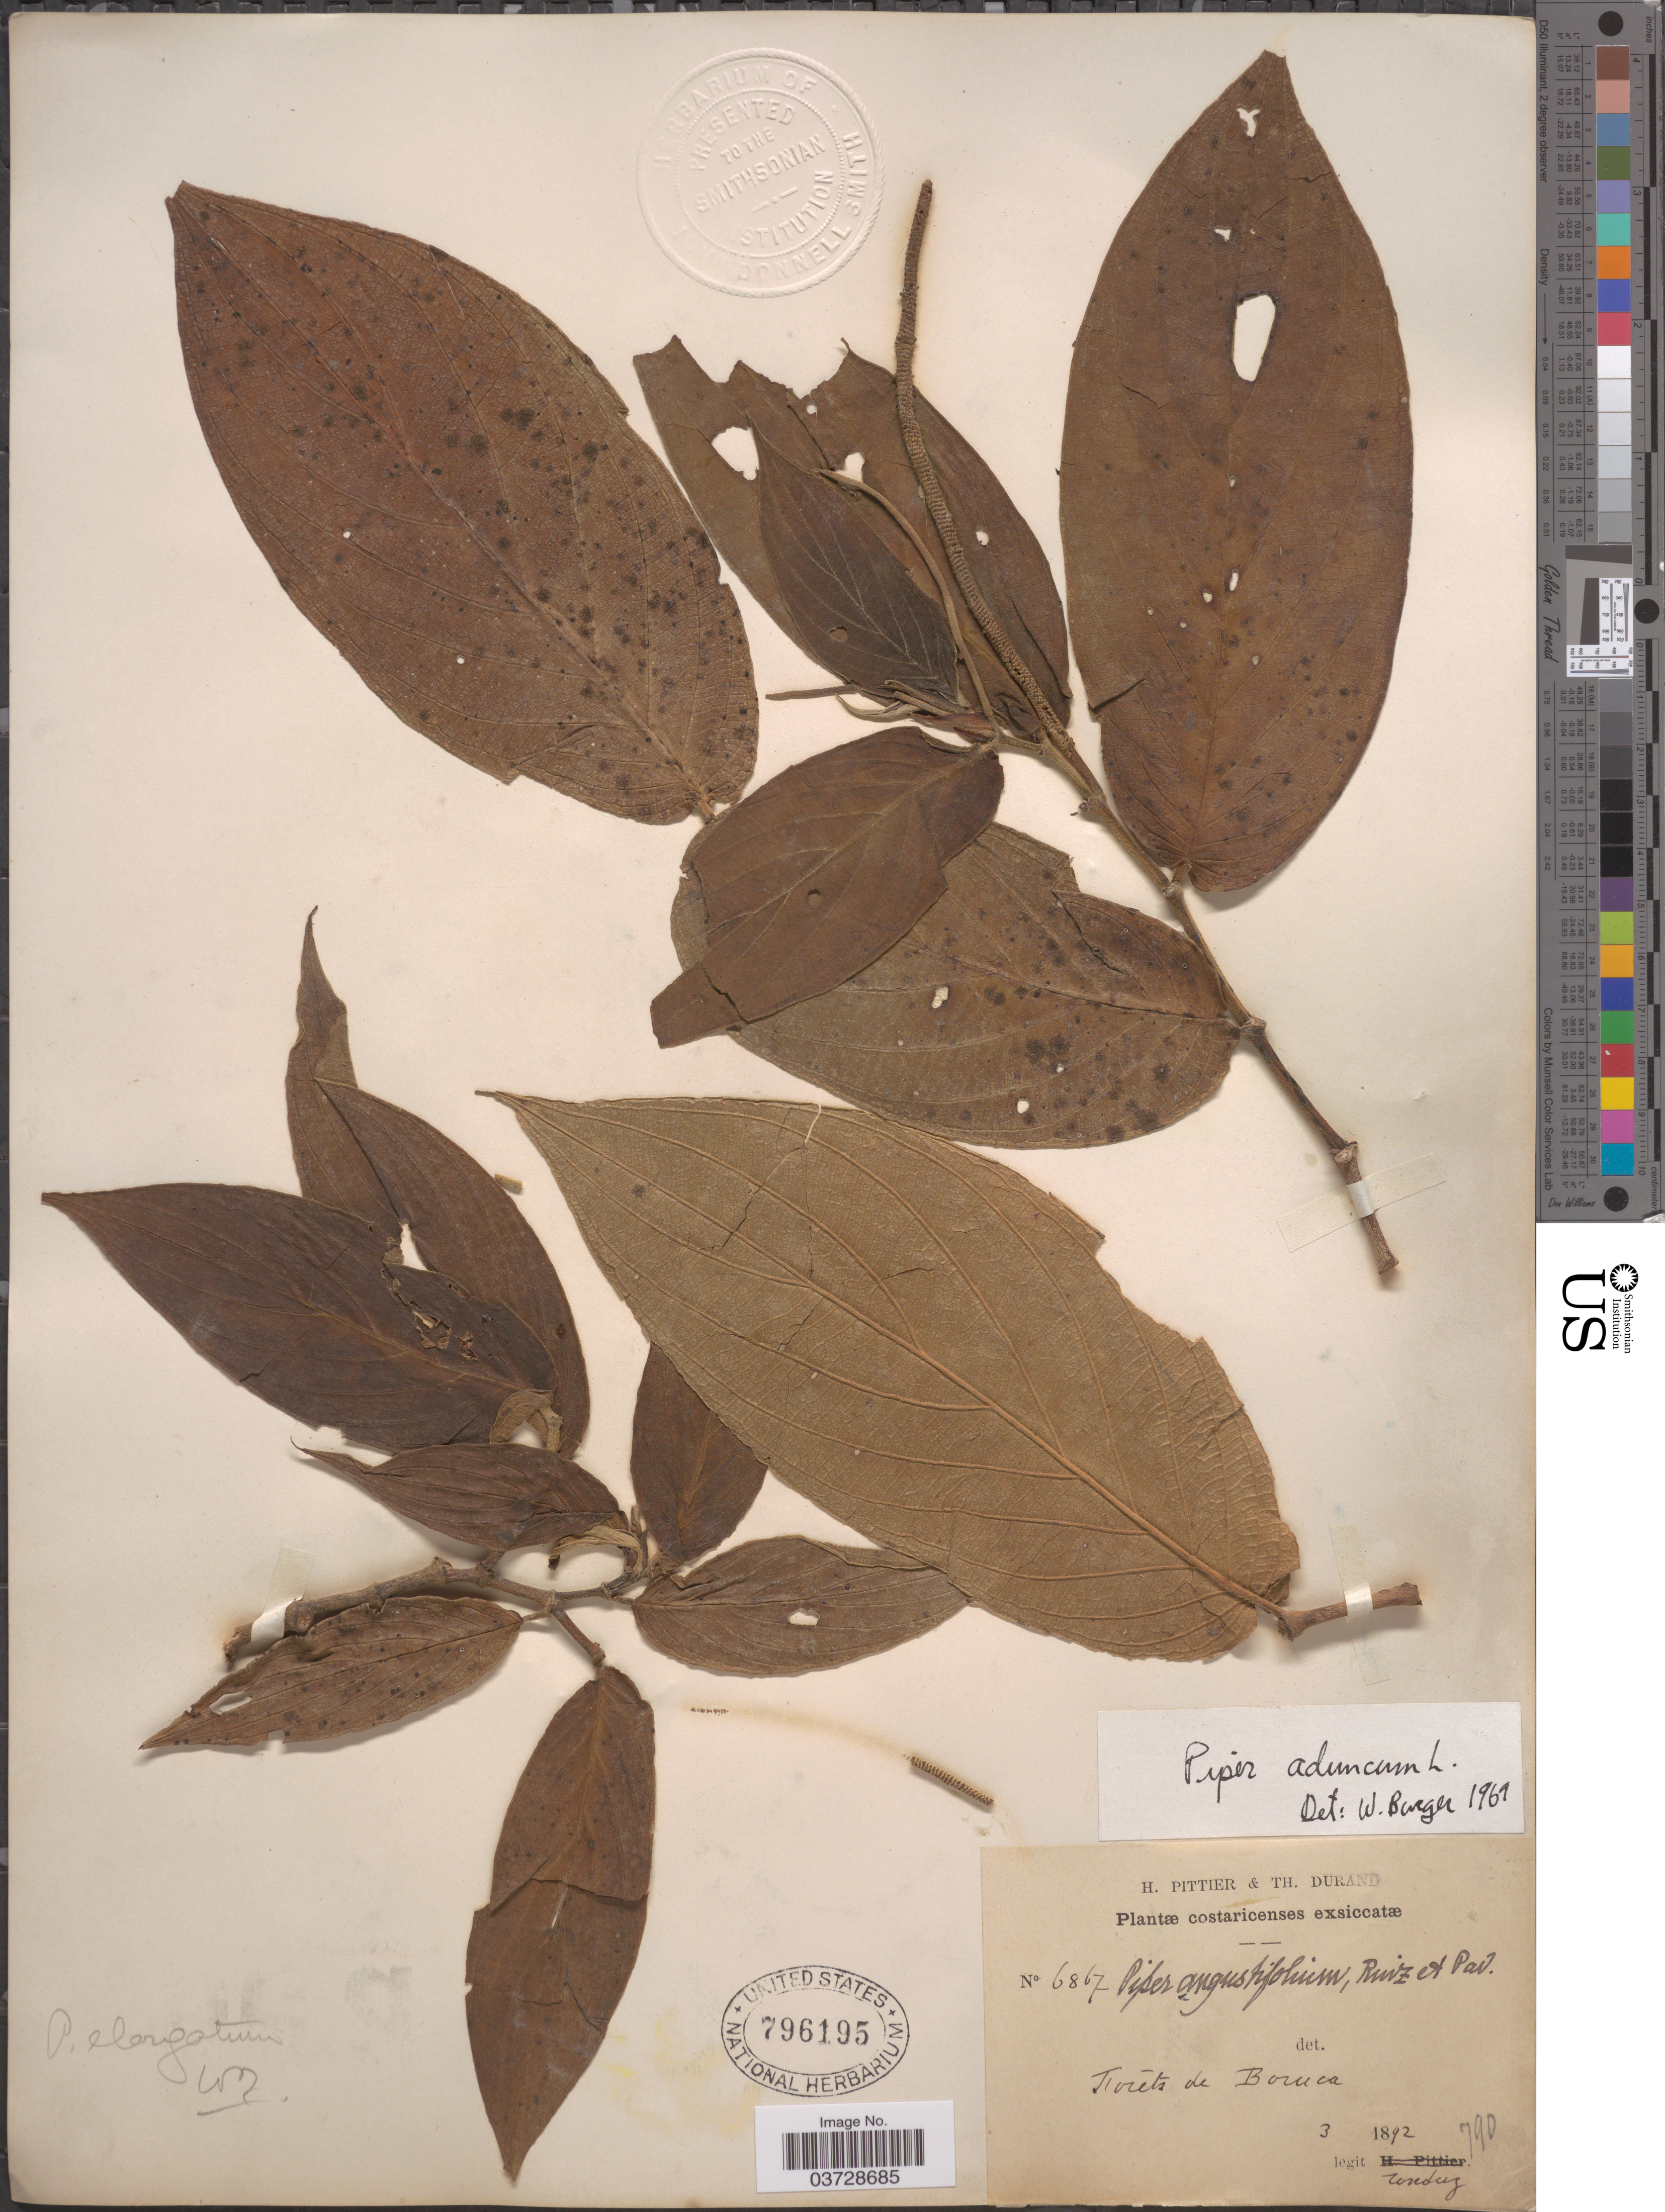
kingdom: Plantae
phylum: Tracheophyta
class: Magnoliopsida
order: Piperales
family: Piperaceae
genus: Piper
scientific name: Piper aduncum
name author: L.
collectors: Tonduz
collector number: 6867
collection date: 1892-03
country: Costa Rica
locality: Forêts de Boruca.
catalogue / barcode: US 796195